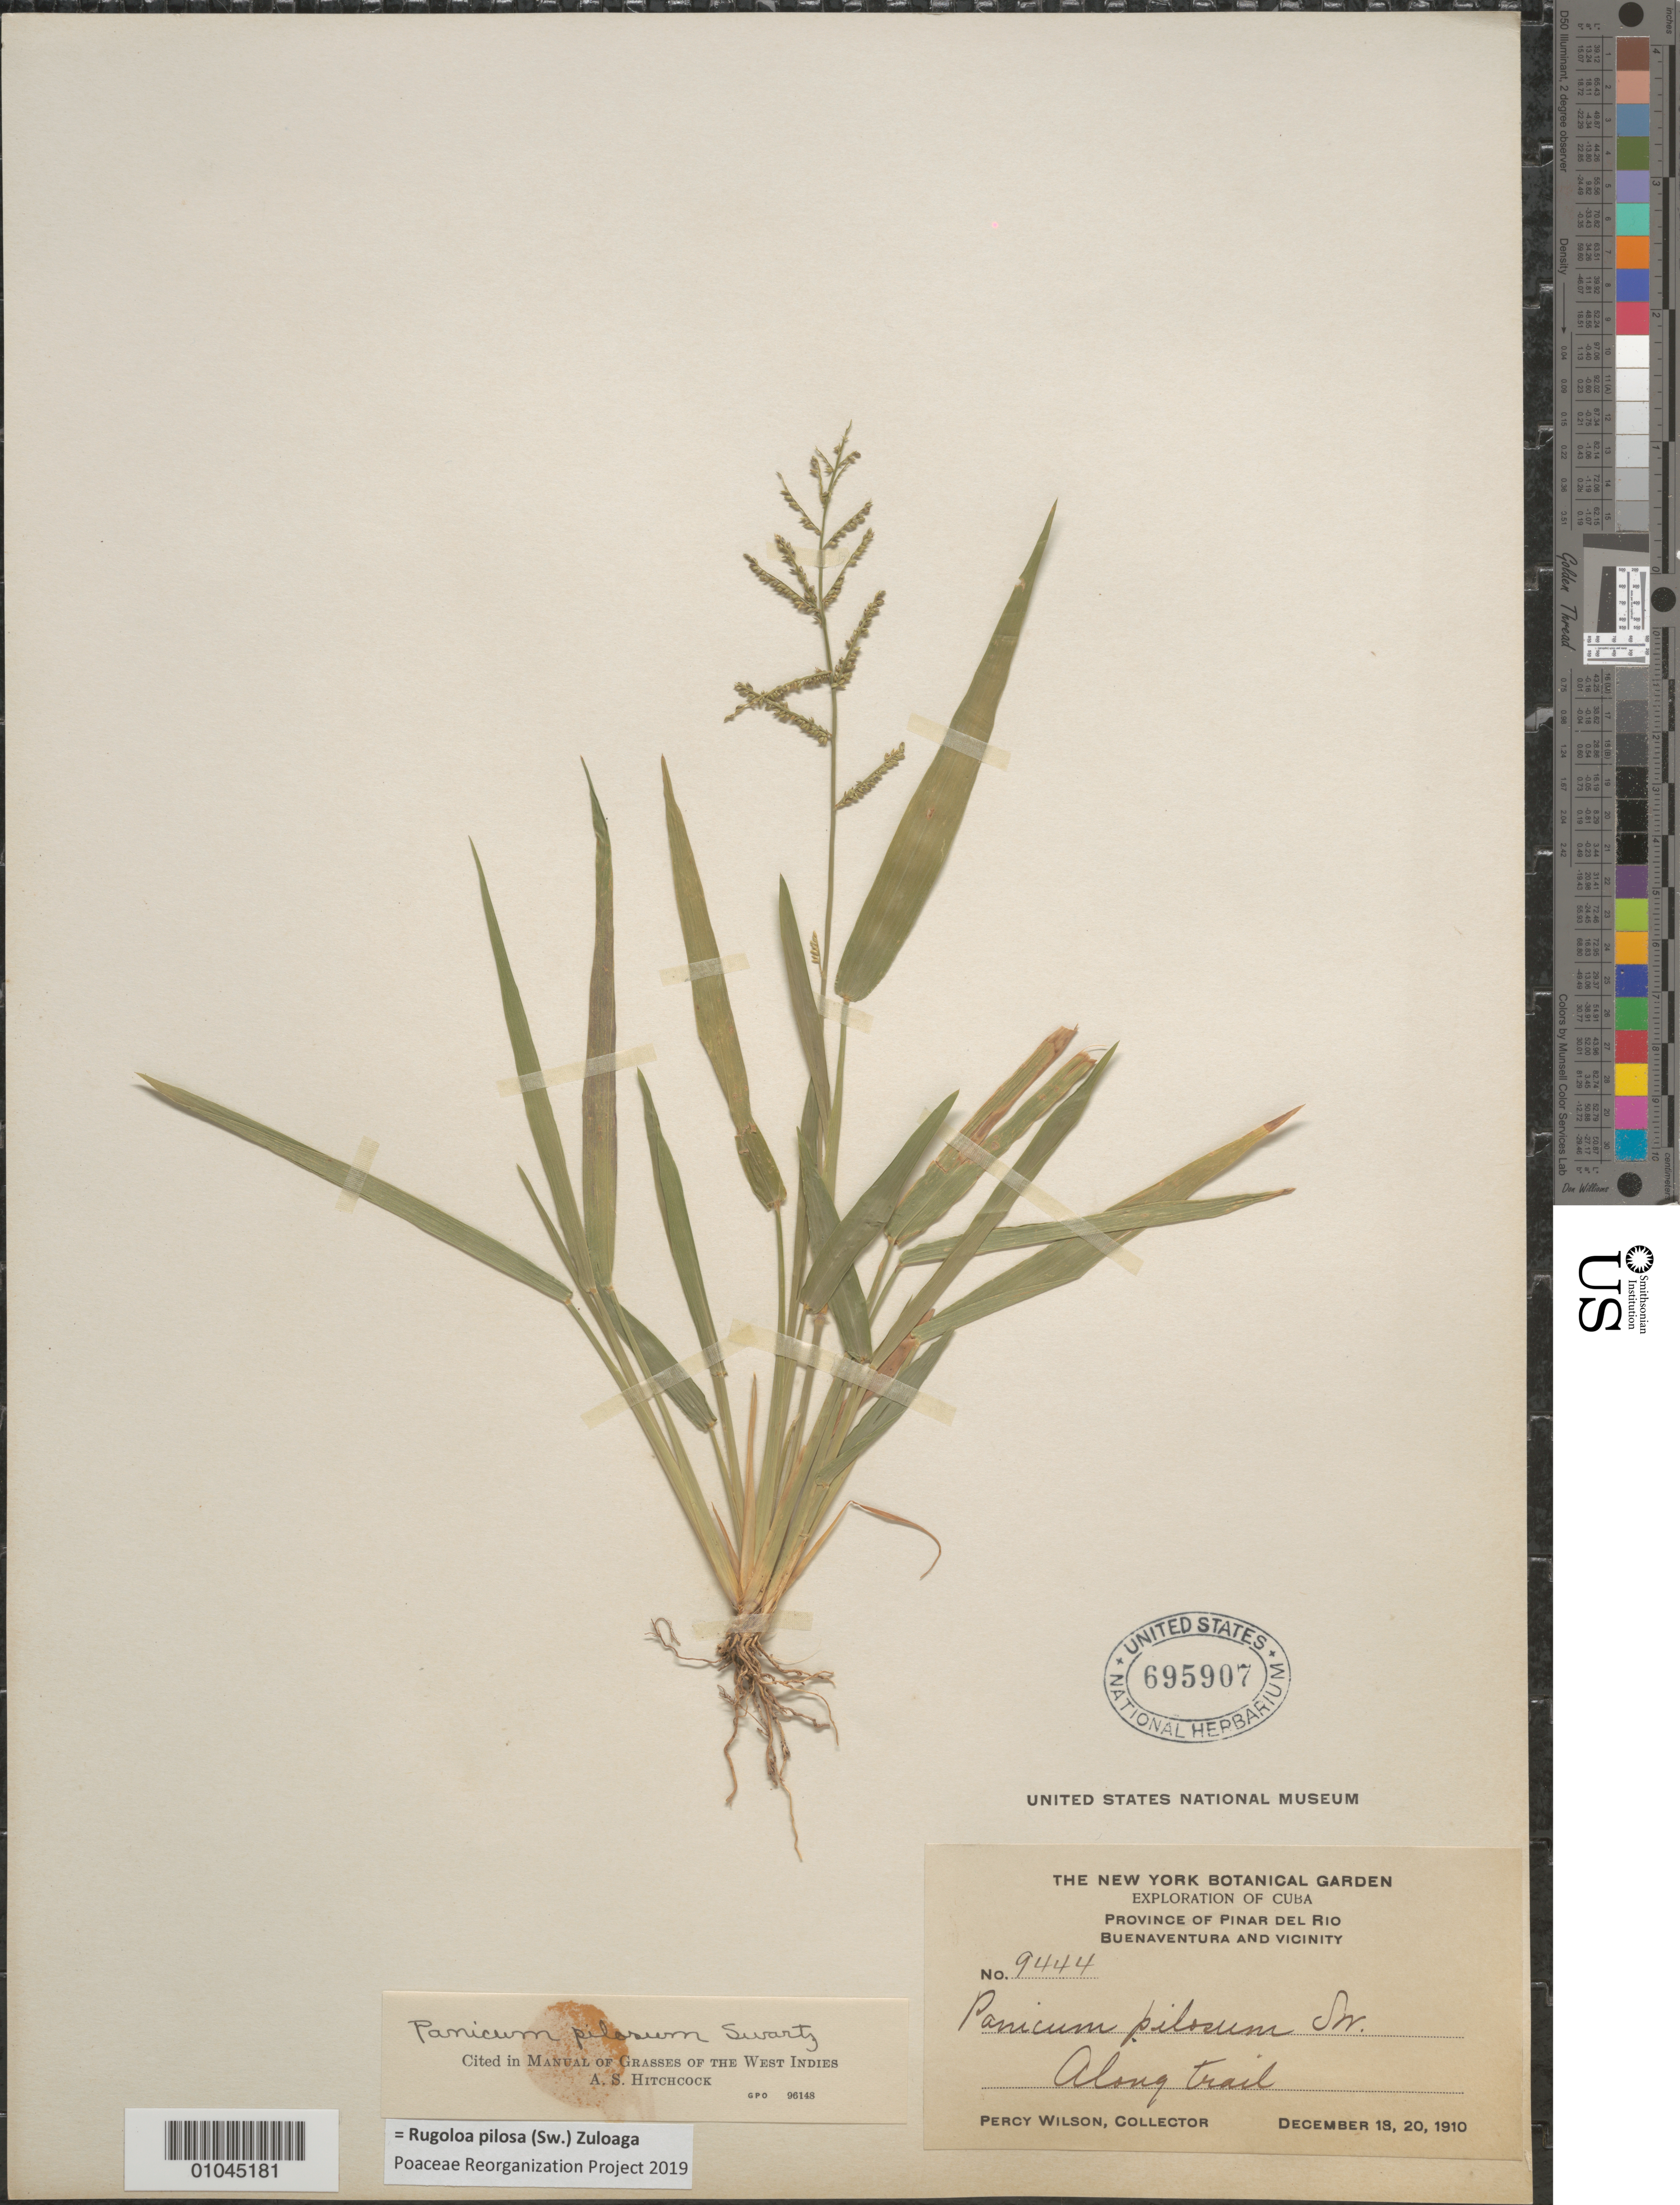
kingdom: Plantae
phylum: Tracheophyta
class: Liliopsida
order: Poales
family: Poaceae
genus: Panicum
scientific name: Panicum pilosum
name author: Sw.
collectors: P. Wilson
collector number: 9444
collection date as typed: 18 Dec 1910 and 20 Dec 1910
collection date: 1910-12-18,1910-12-20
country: Cuba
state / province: Pinar del Rio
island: Cuba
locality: Buenaventura and vicinity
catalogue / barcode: US 695907